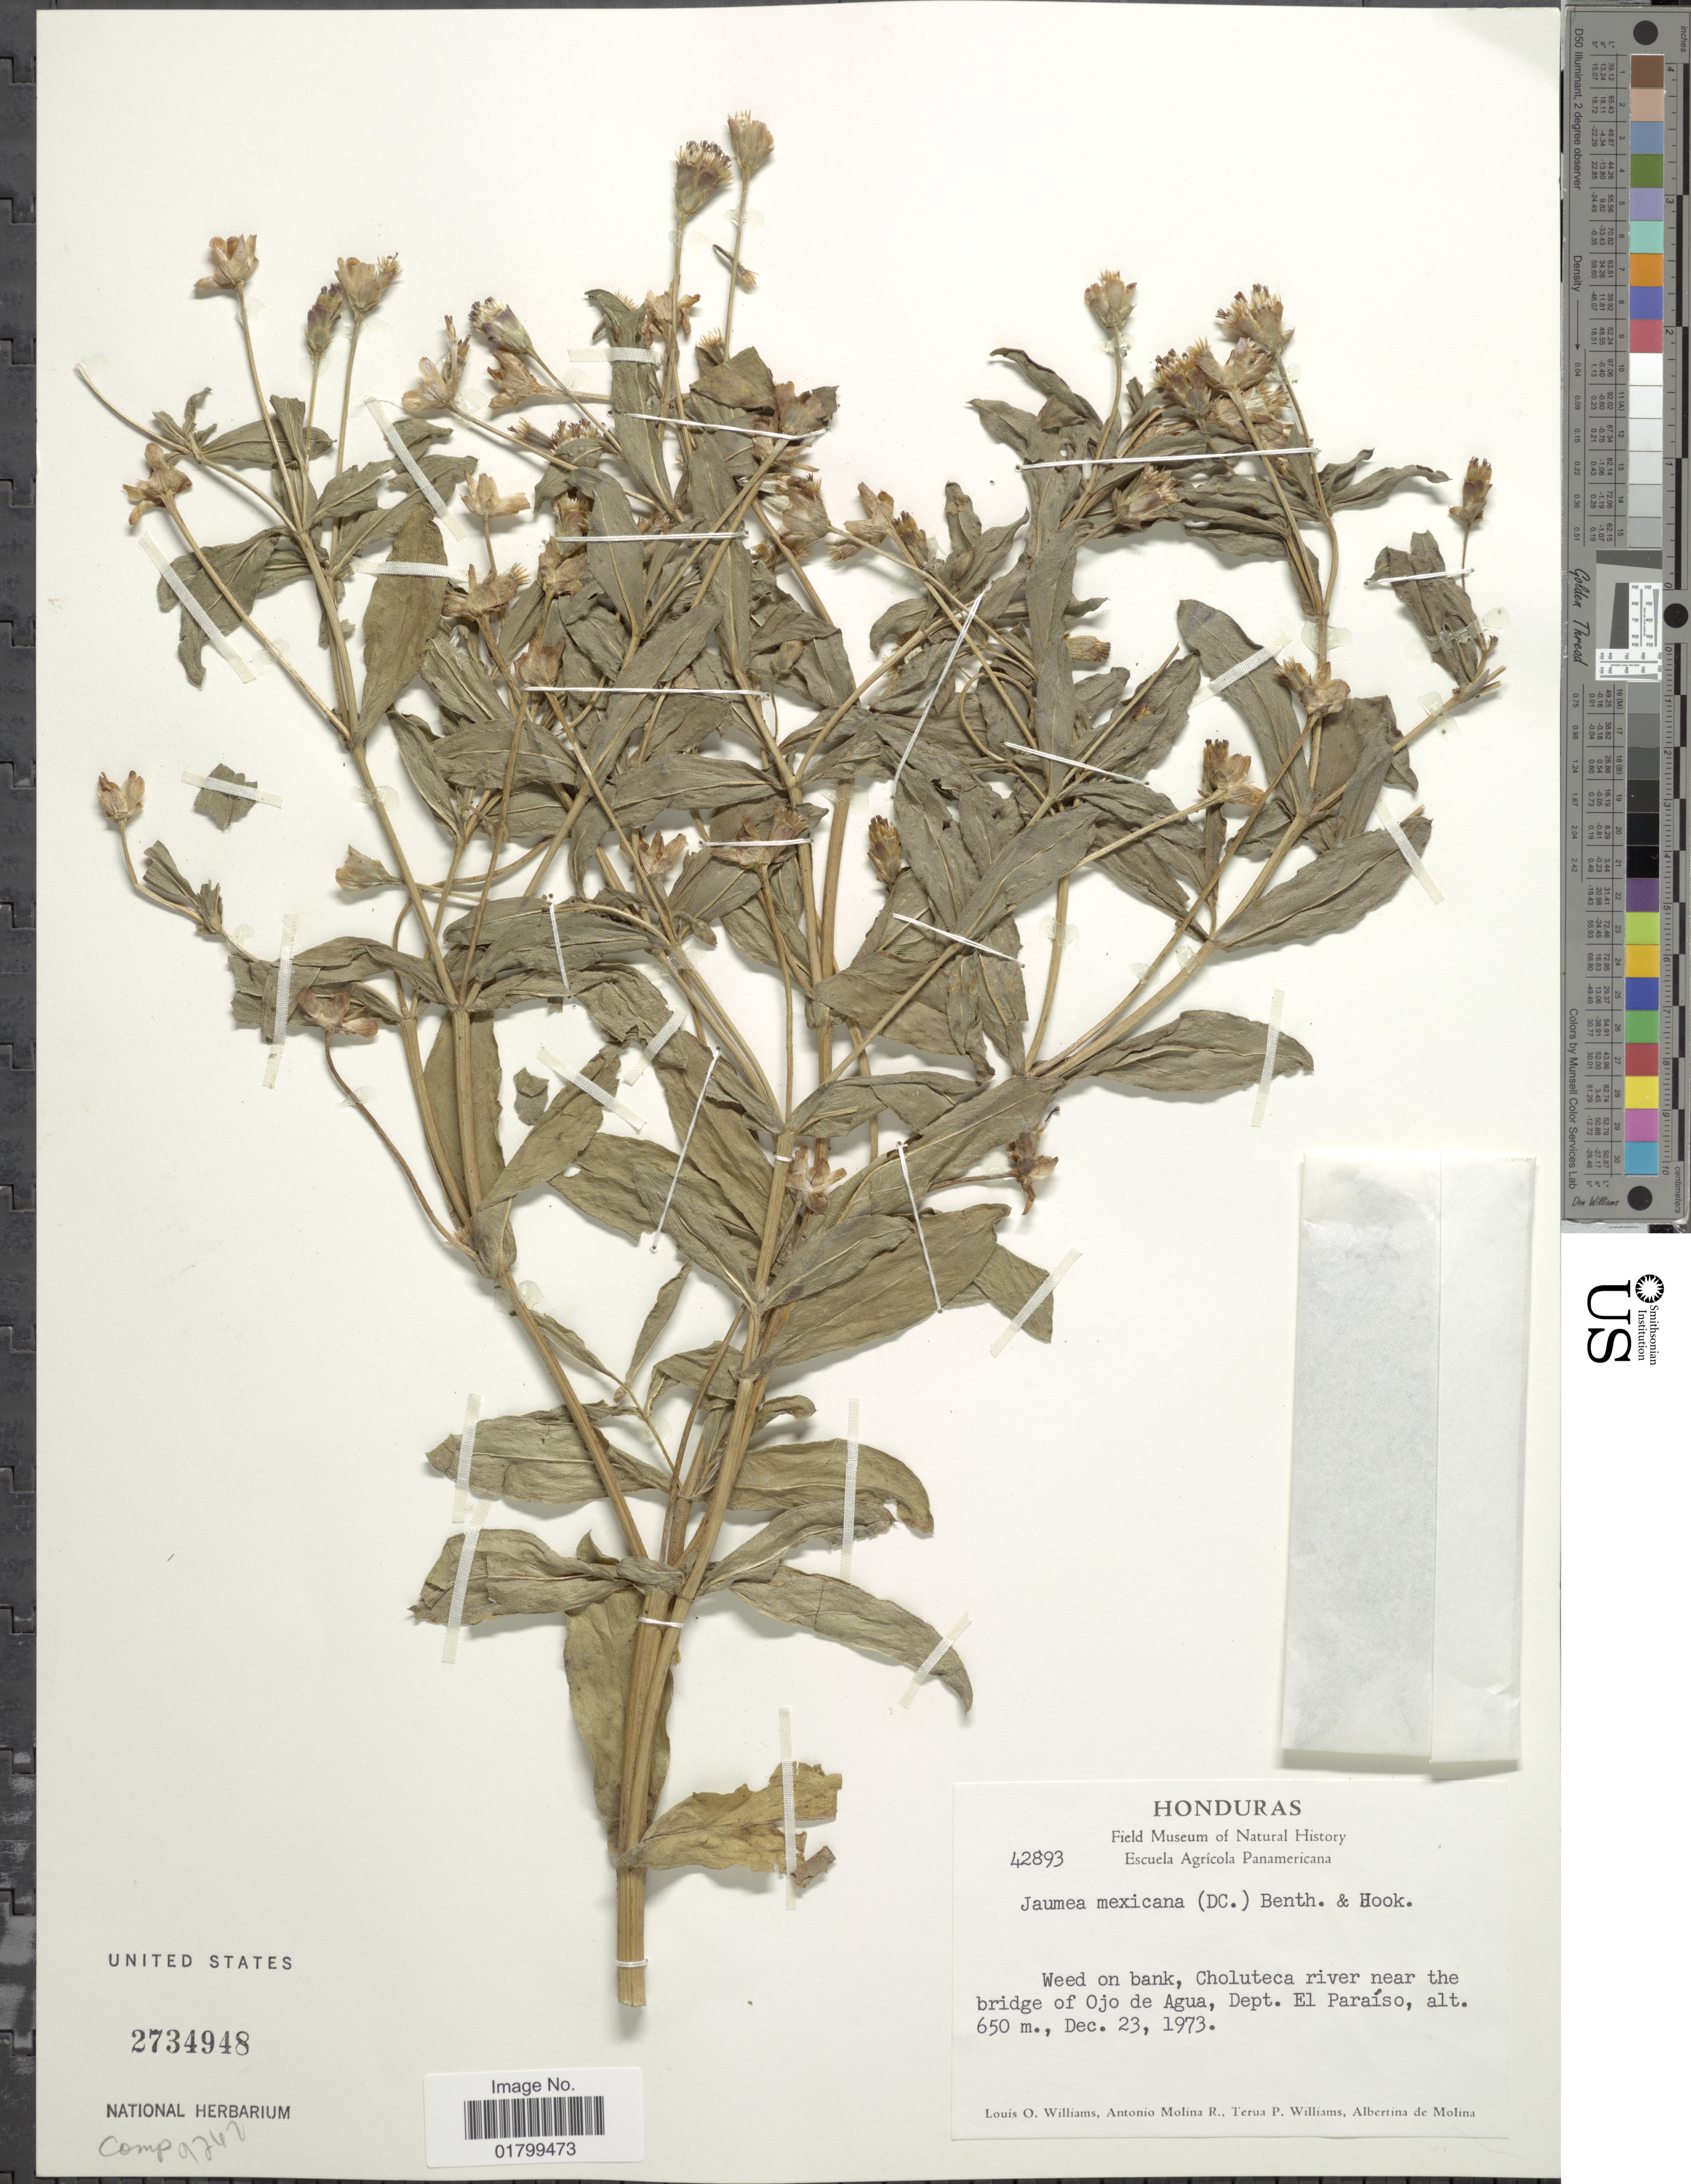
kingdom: Plantae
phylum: Tracheophyta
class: Magnoliopsida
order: Asterales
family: Asteraceae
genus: Espejoa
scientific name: Espejoa mexicana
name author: DC.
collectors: L. O. Williams, A. Molina R., T. P. Williams & A. R. Molina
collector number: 42893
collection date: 1973-12-23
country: Honduras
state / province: El Paraíso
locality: Choluteca river near the bridge of Ojo de Agua, Dept. Paraiso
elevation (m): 650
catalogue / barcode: US 2734948